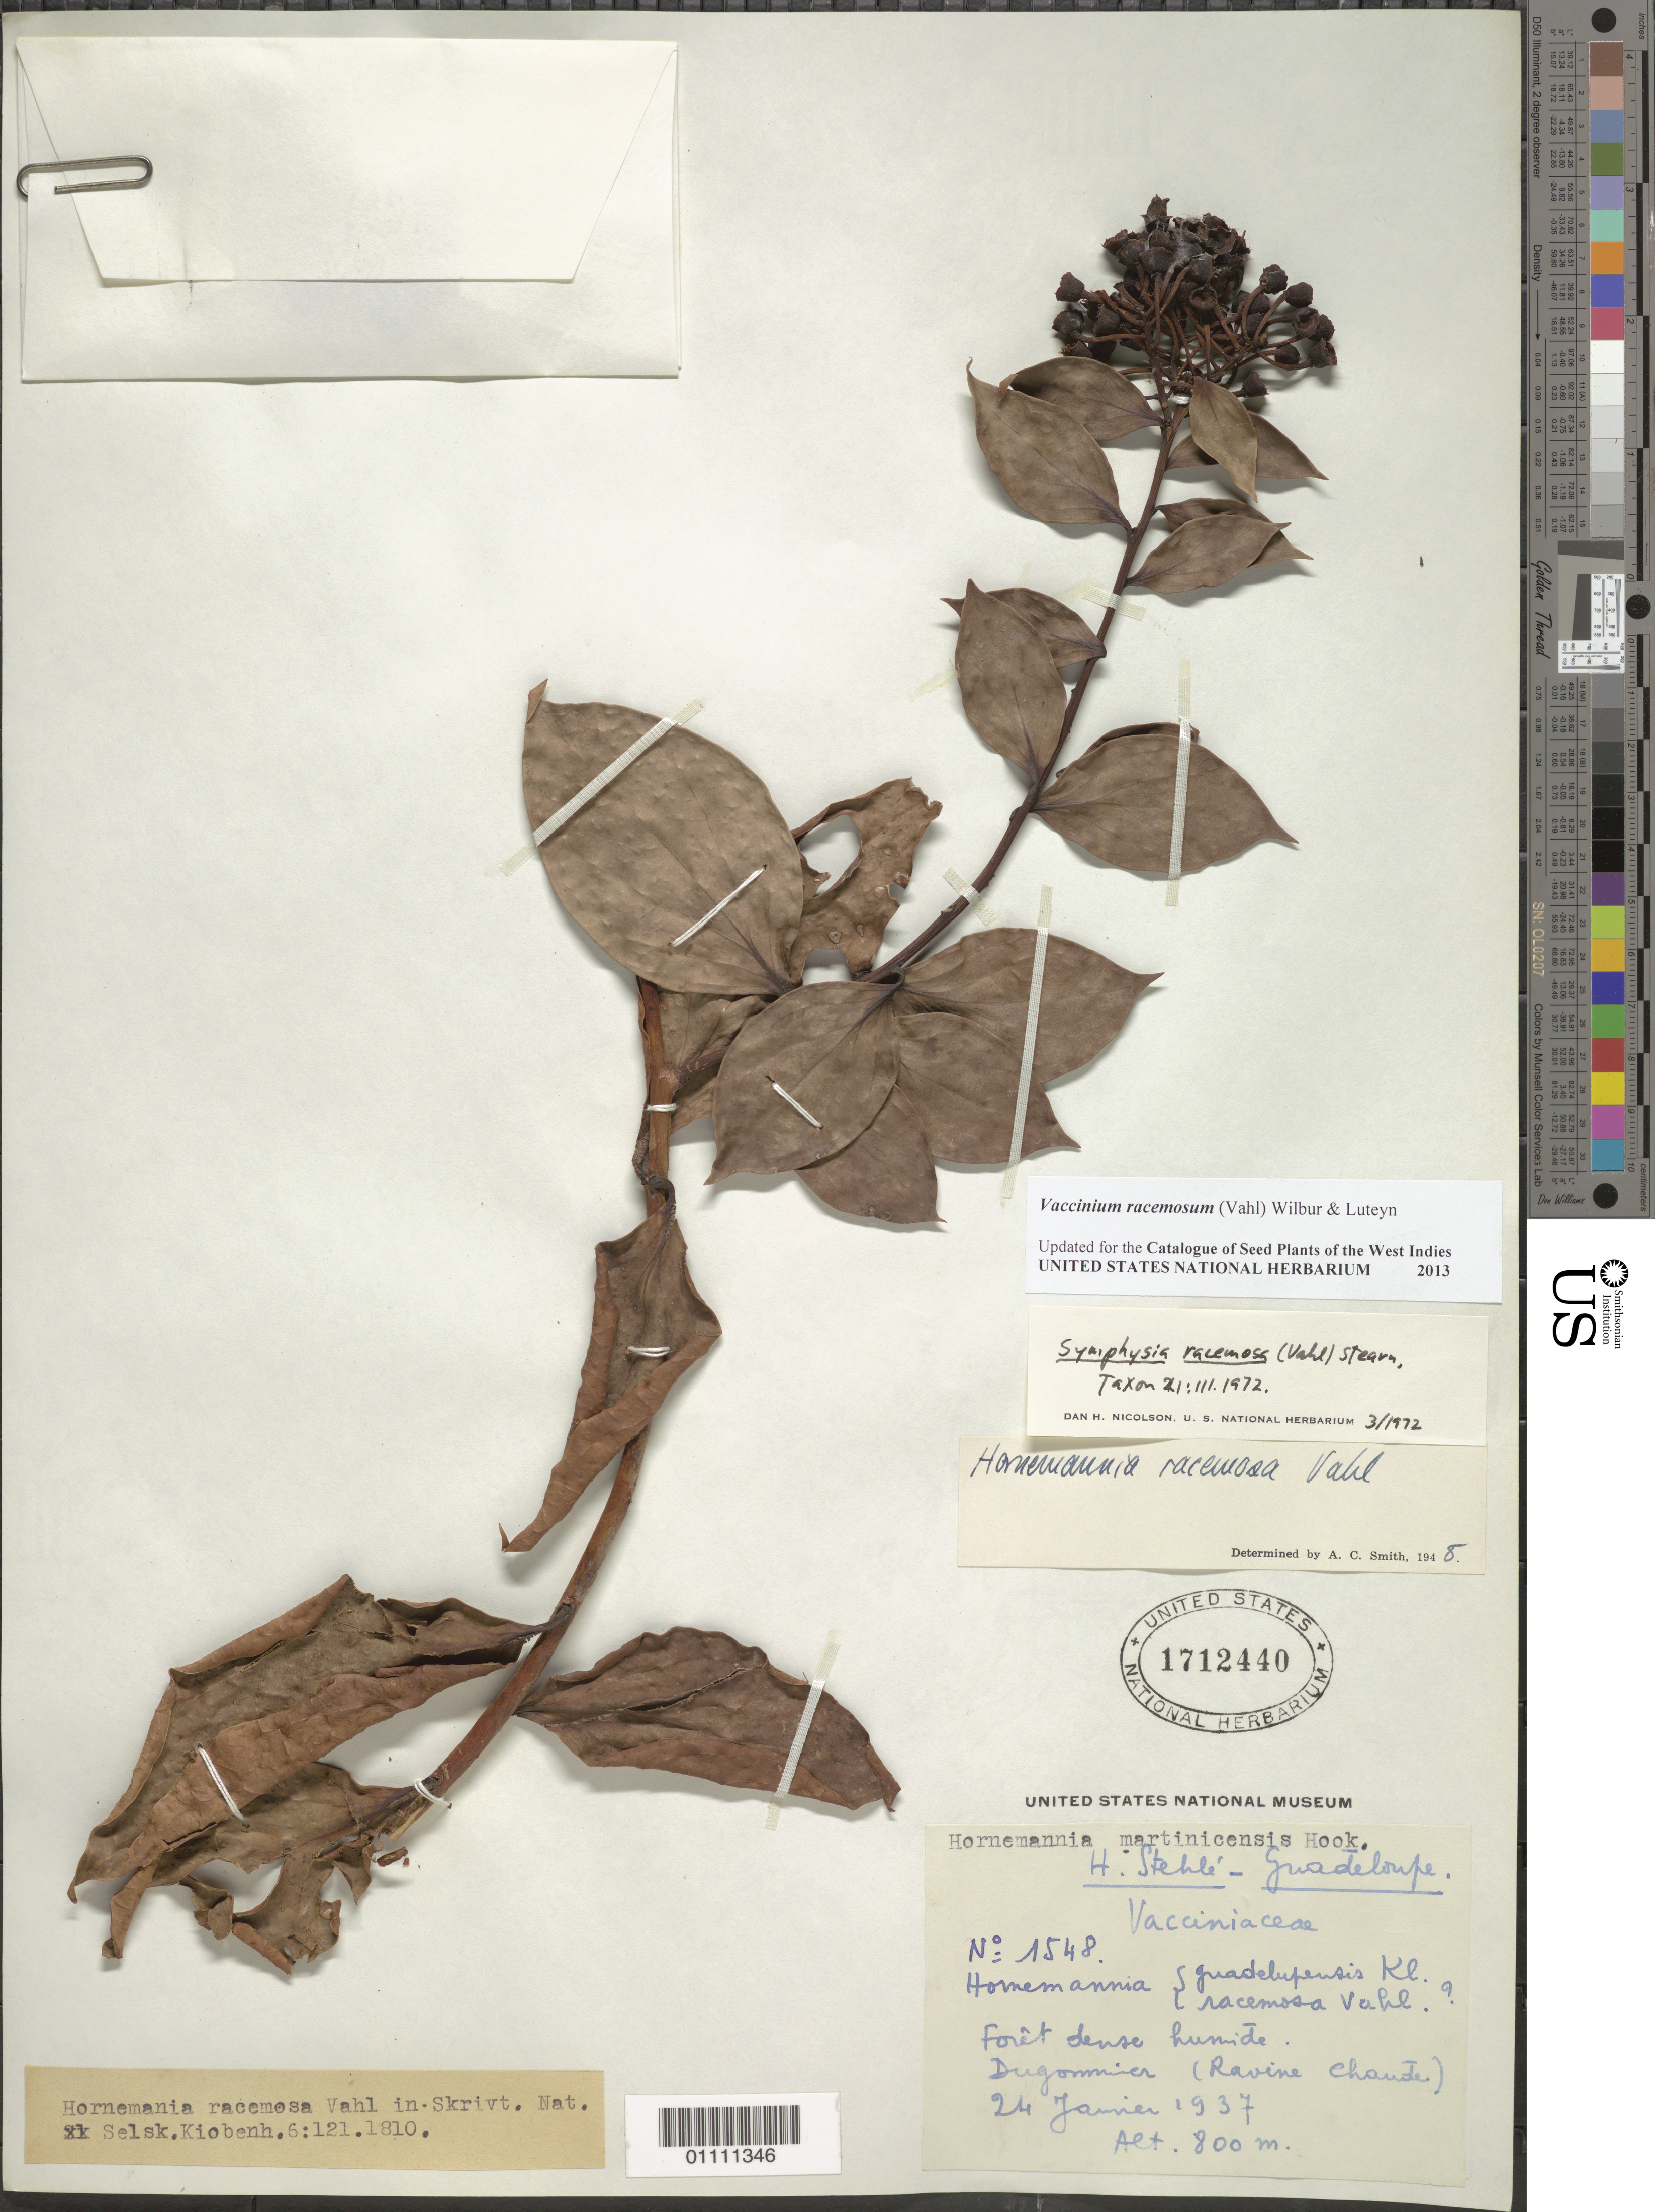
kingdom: Plantae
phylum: Tracheophyta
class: Magnoliopsida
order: Ericales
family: Ericaceae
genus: Vaccinium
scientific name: Vaccinium racemosum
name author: (Vahl) Wilbur & Luteyn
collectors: H. Stehlé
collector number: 1548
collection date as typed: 24 Jan 1937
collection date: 1937-01-24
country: Guadeloupe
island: Basse Terre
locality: Foret dense humide. Dugommier, Ravine Chaude.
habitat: Forêt dense humide.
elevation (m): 800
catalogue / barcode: US 1712440